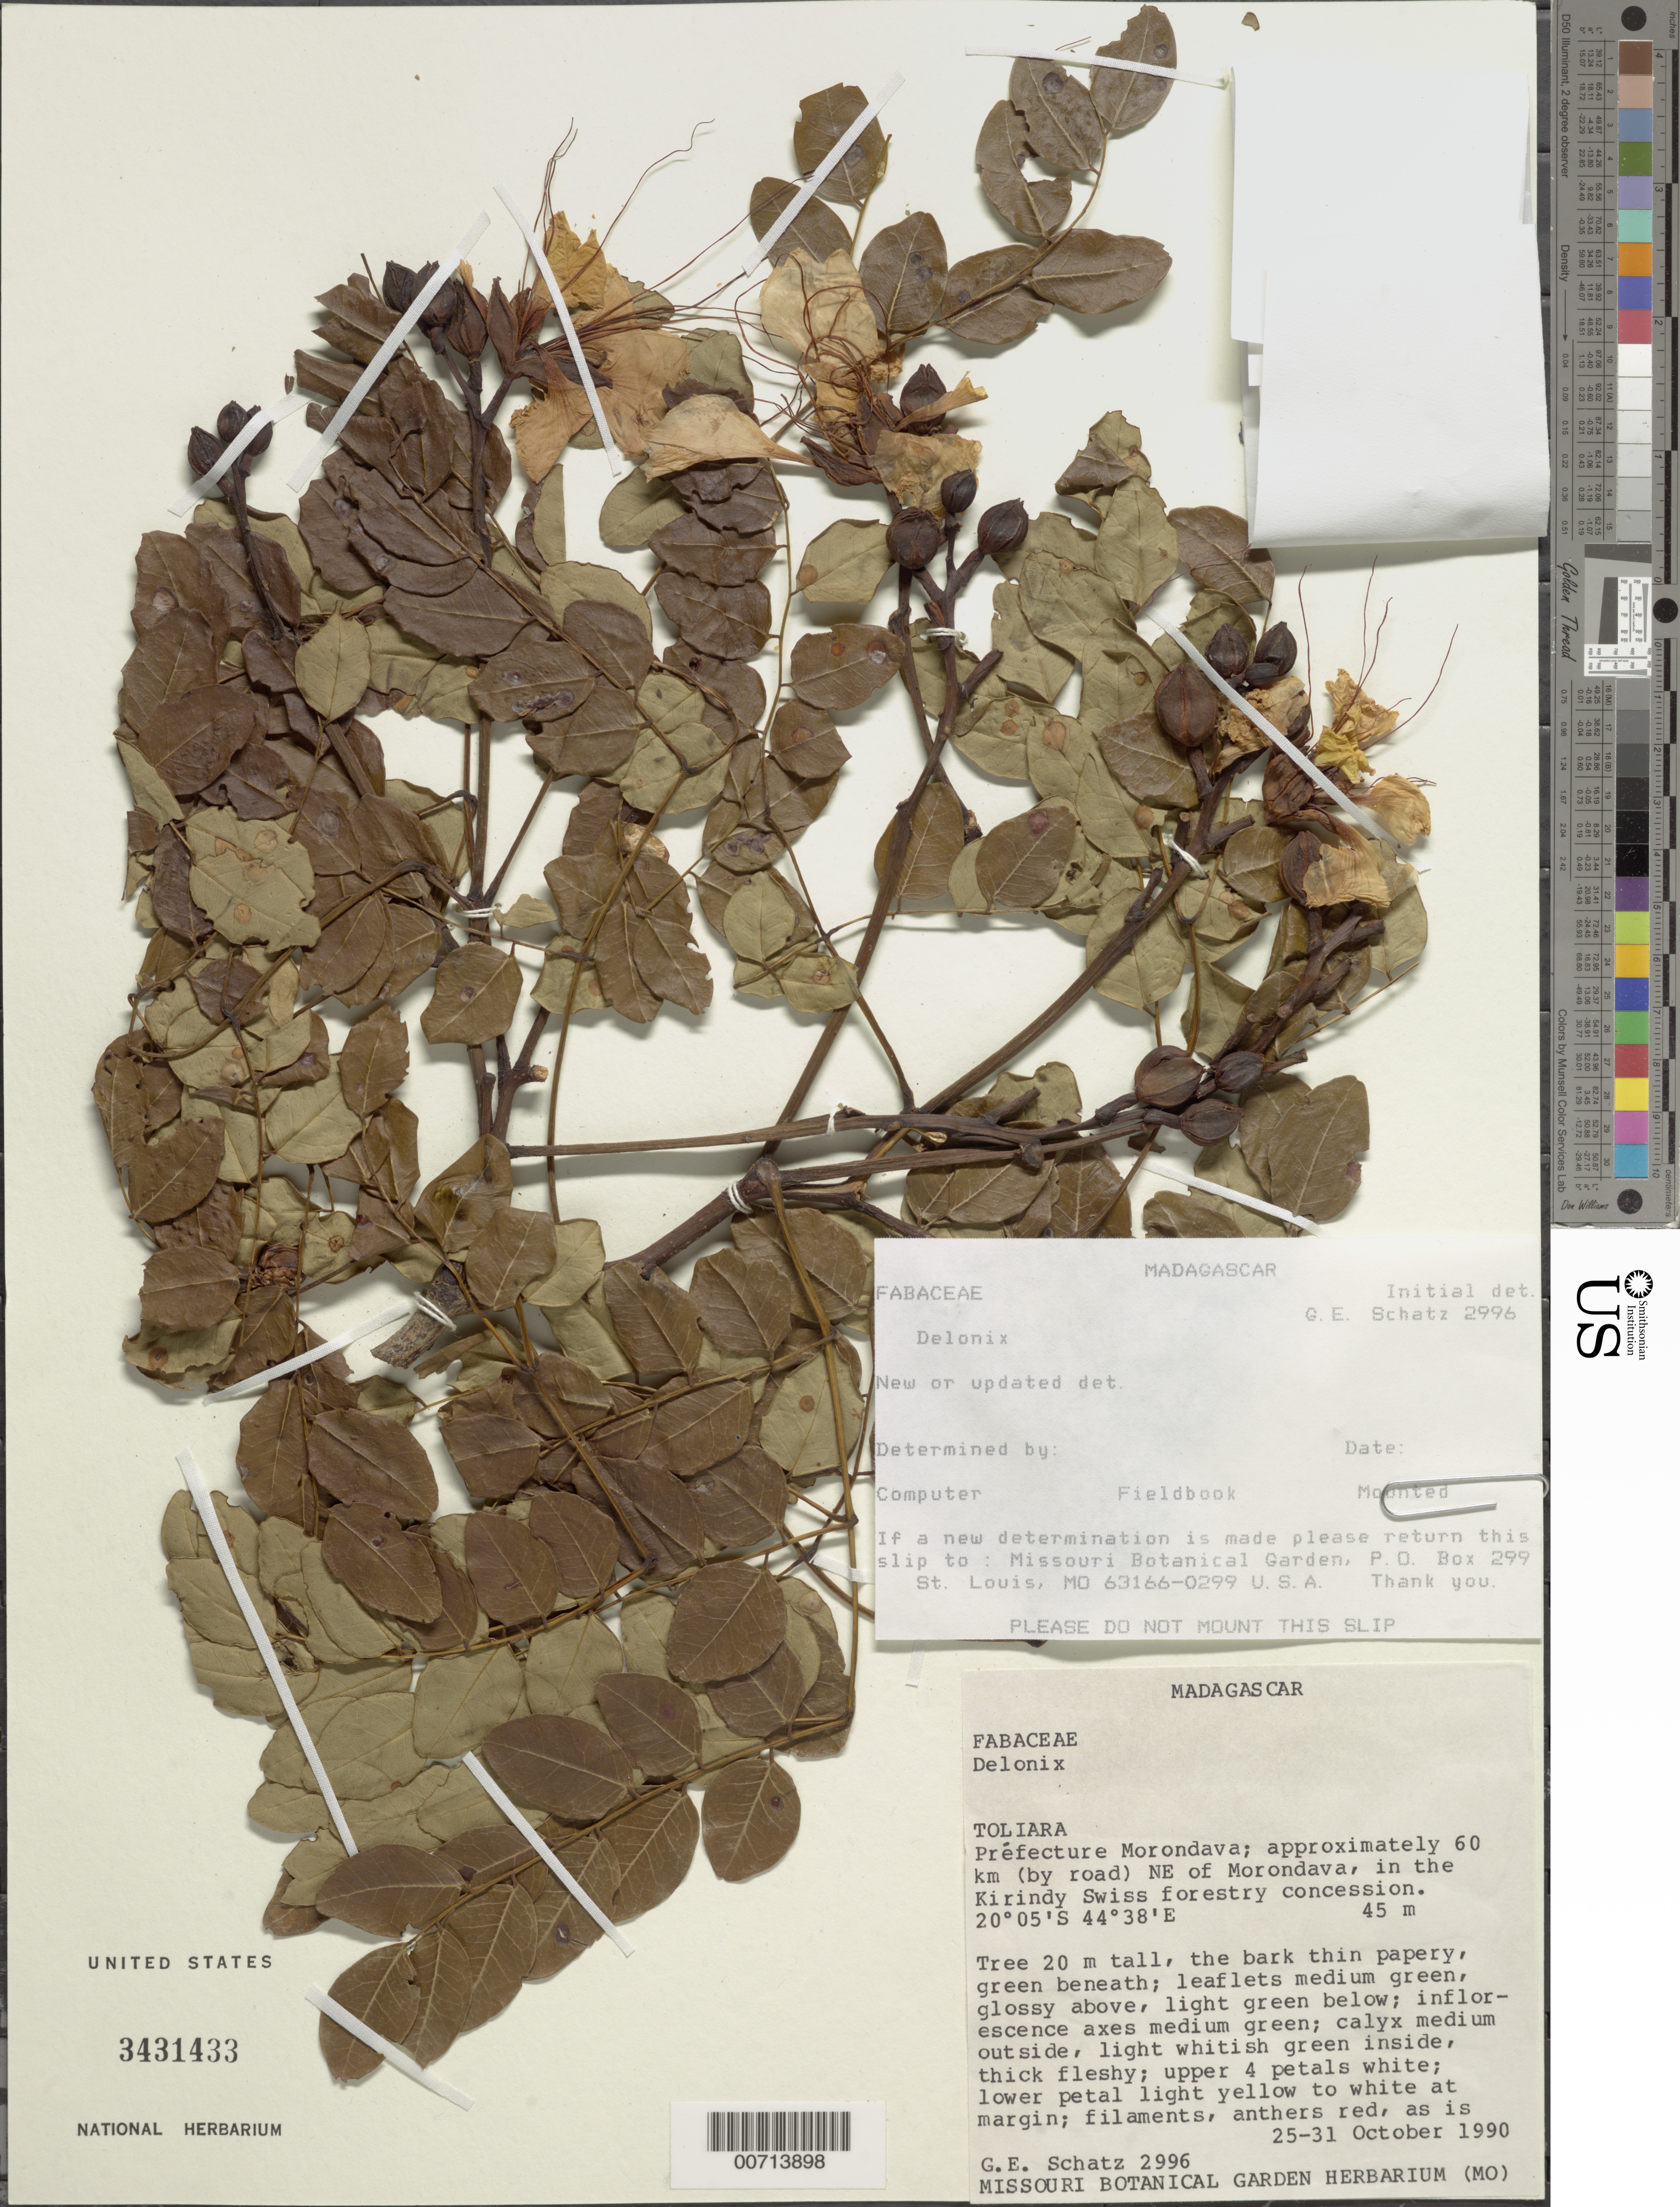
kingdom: Plantae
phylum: Tracheophyta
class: Magnoliopsida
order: Fabales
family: Fabaceae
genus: Delonix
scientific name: Delonix sp.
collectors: G. Schatz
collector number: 2996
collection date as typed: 25 Oct 1990 to 31 Oct 1990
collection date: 1990-10-25/1990-10-31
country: Madagascar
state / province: Menabe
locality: Prefecture Morondava, NE of Morondava.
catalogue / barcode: US 3431433